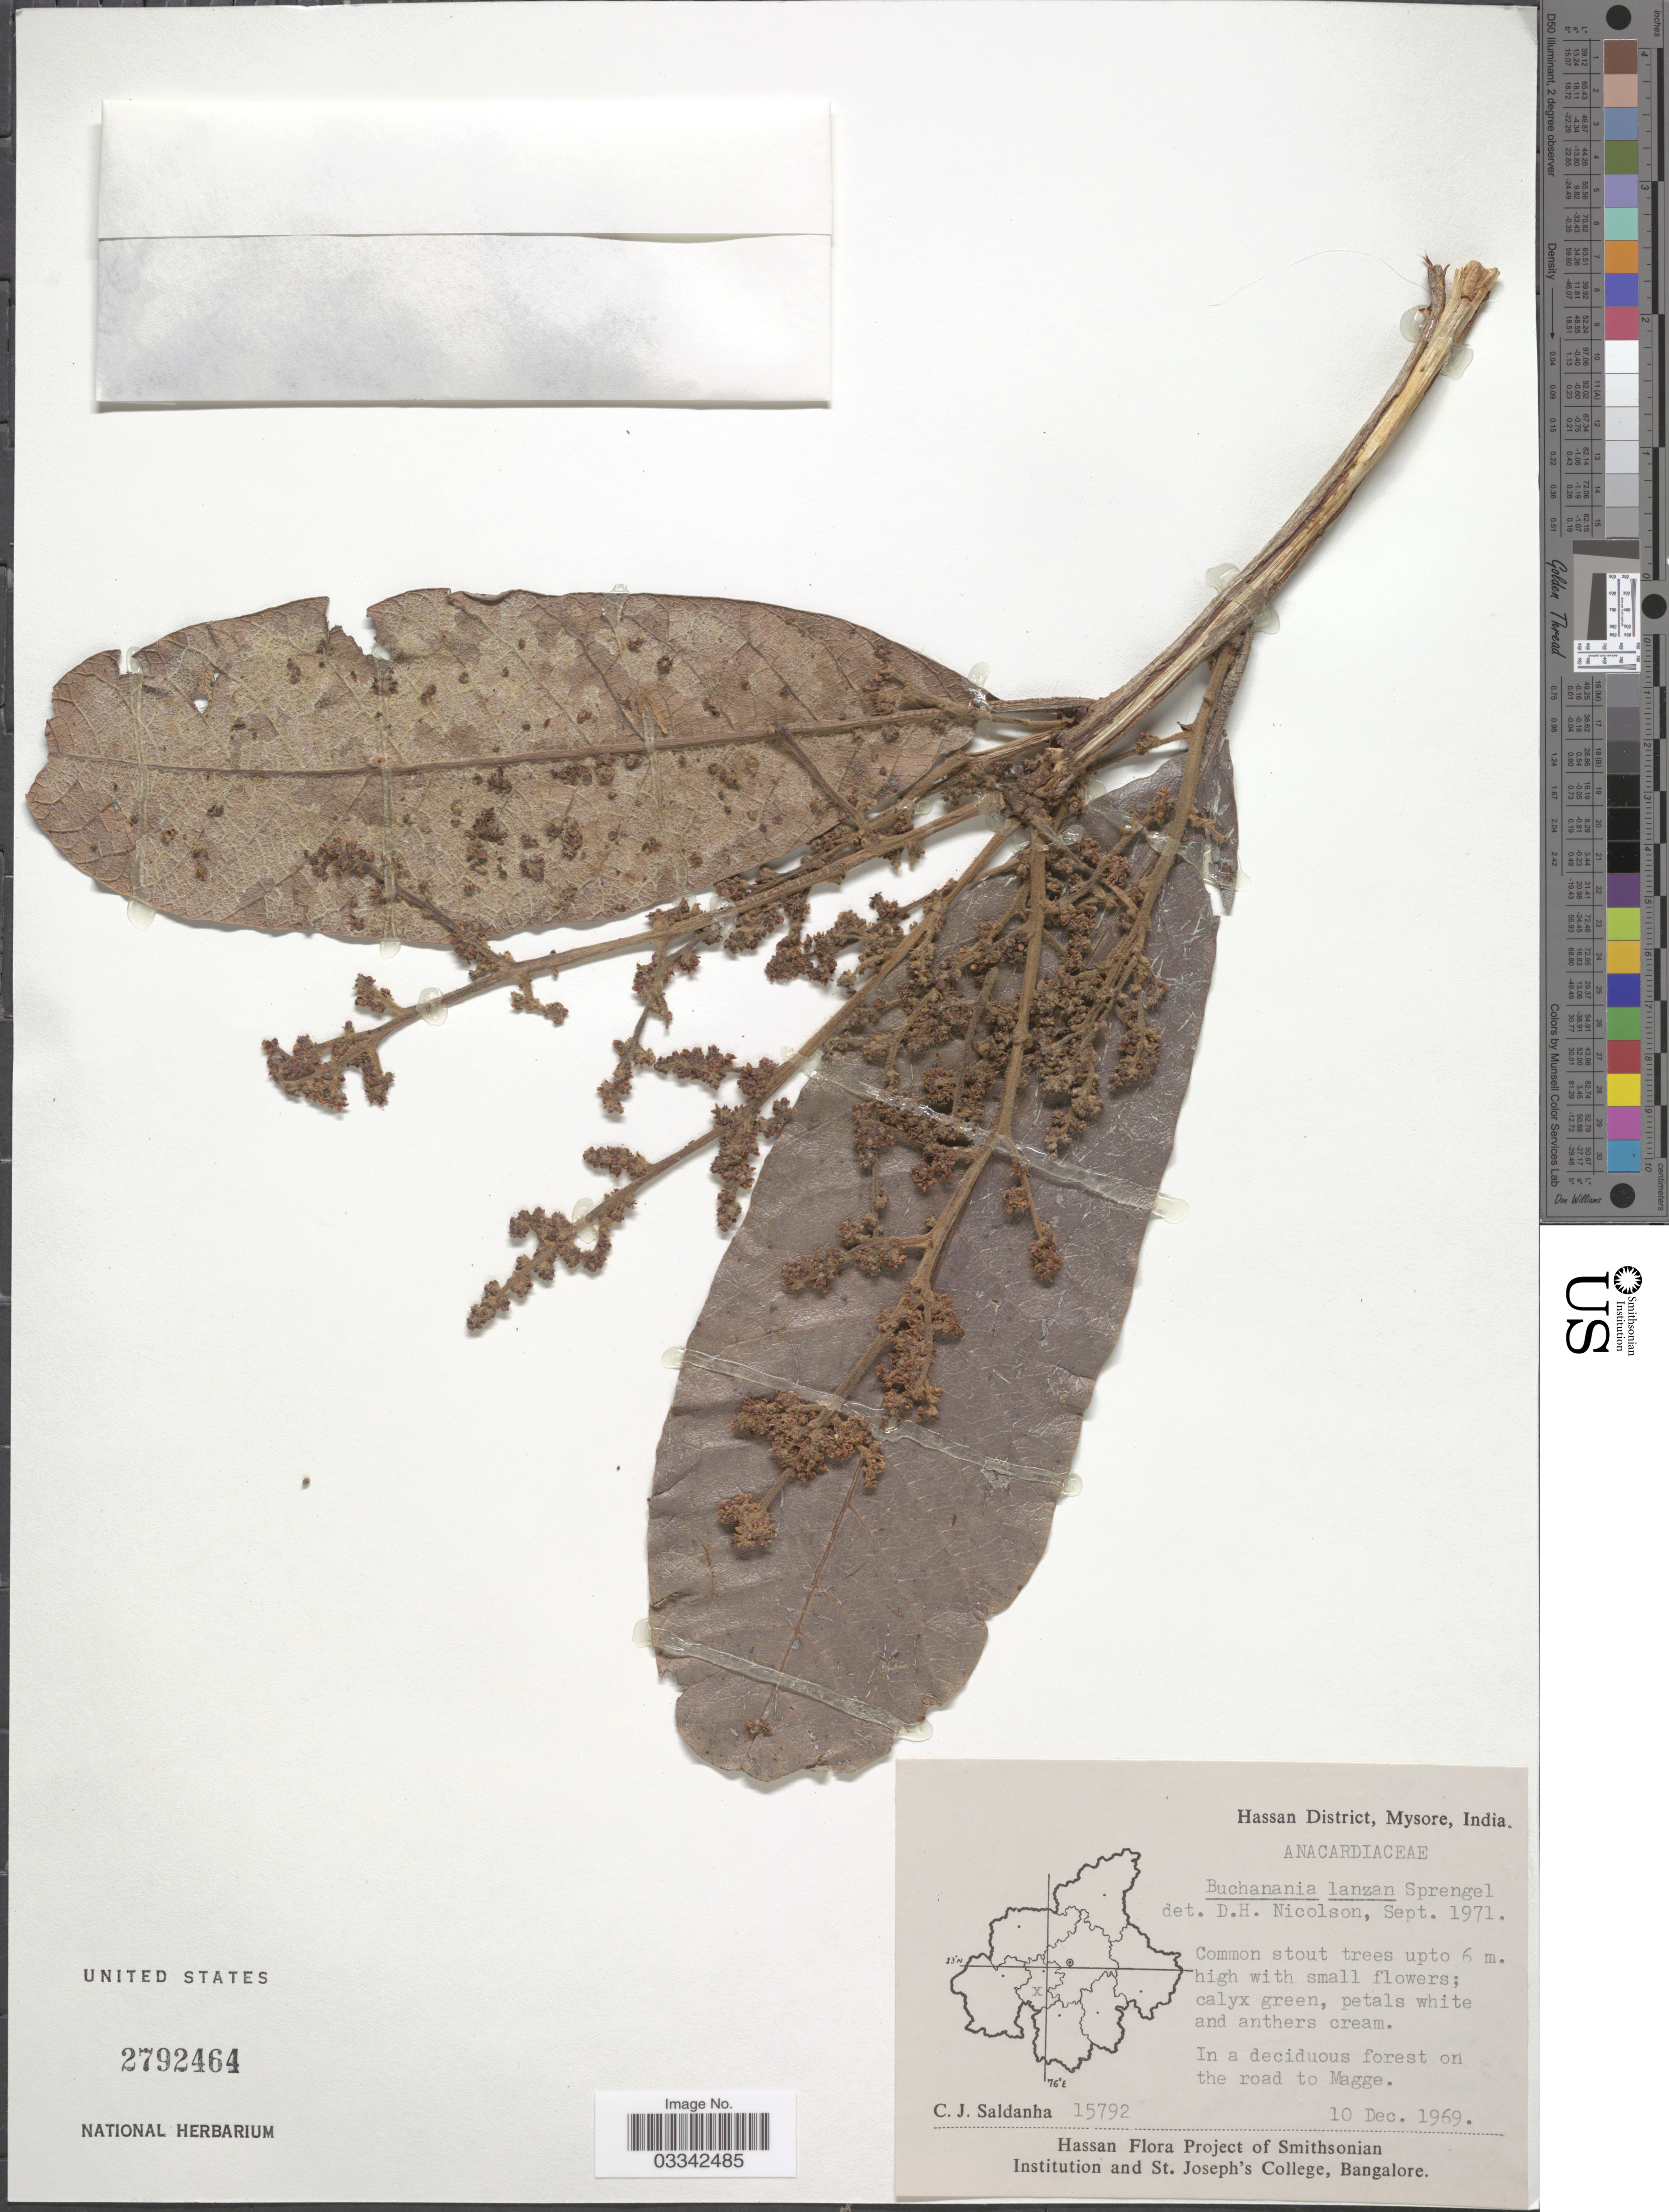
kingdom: Plantae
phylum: Tracheophyta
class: Magnoliopsida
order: Sapindales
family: Anacardiaceae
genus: Buchanania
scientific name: Buchanania lanzan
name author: Spreng.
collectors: C. J. Saldanha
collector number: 15792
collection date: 1969-12-10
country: India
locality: Hassan District, Mysore. In a deciduous forest on the road to Magge.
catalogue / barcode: US 2792464